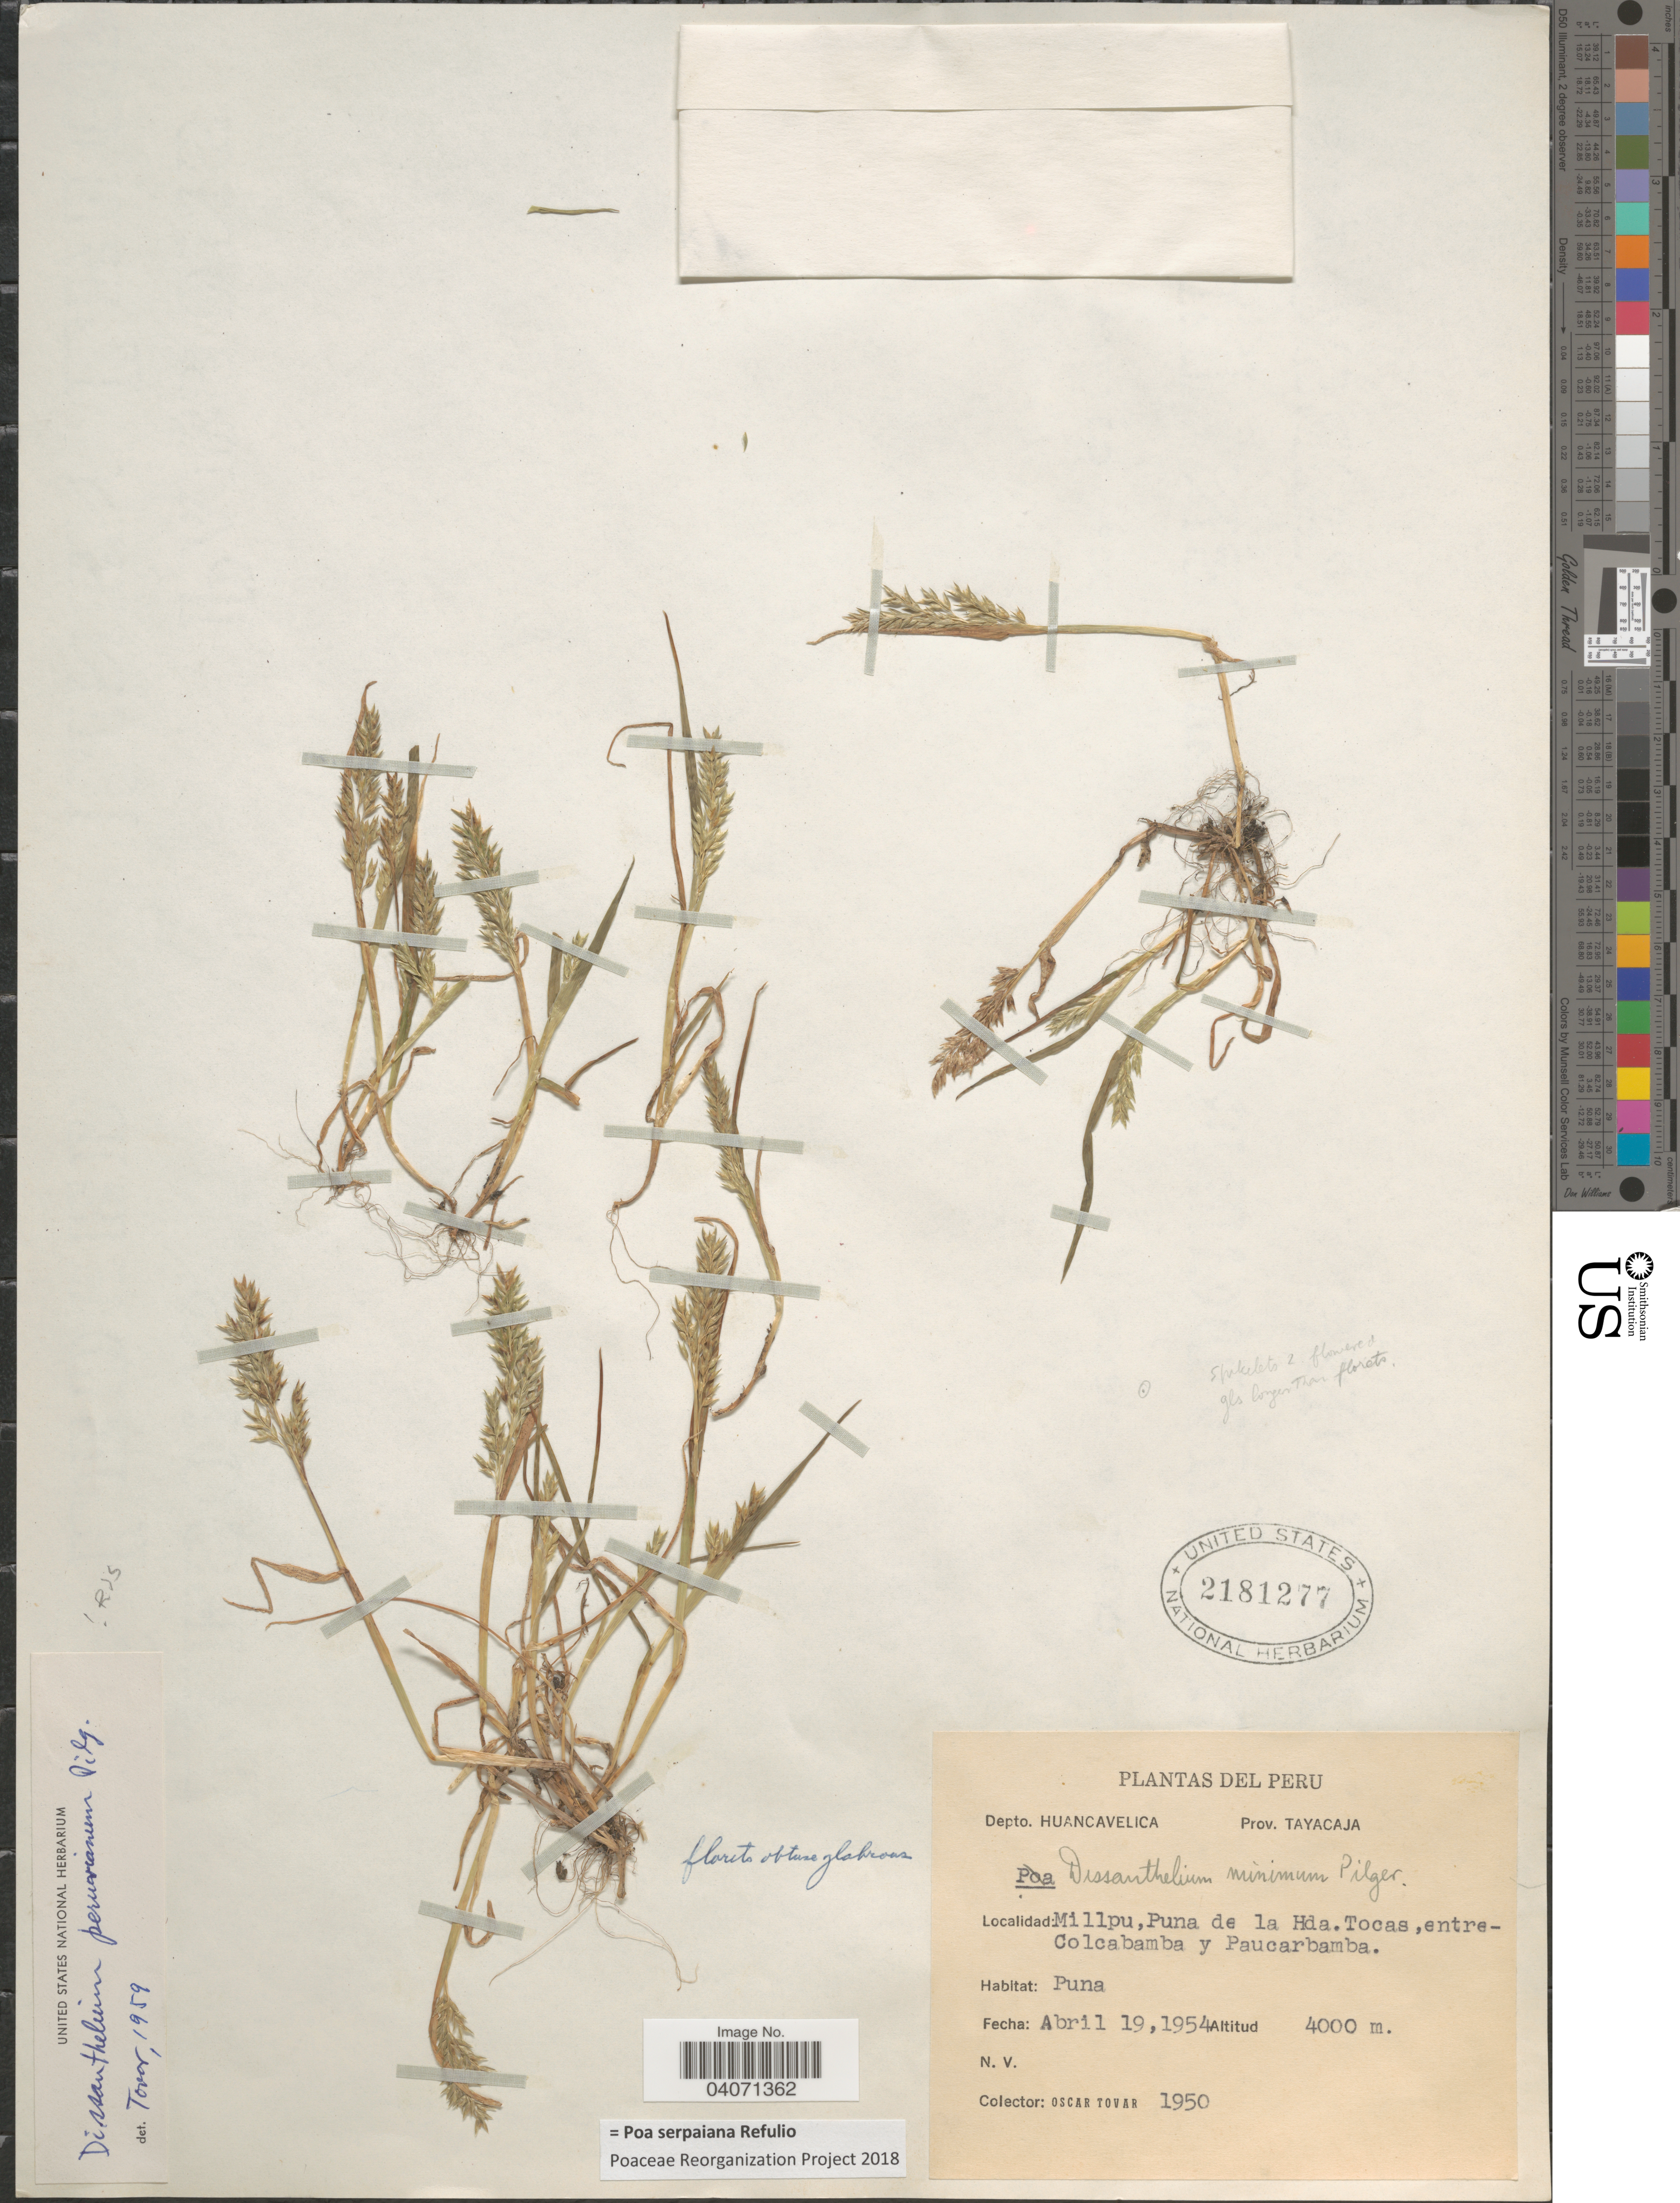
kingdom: Plantae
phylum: Tracheophyta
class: Liliopsida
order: Poales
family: Poaceae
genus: Poa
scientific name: Poa serpaiana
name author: Refulio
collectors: Ó. Tovar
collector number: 1950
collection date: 1954-04-19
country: Peru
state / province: Huancavelica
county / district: Tayacaja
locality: Depto. Huancavelica Prov. Tayacaja. Millpu, Puna de la Hda. Tocas, entre Colcabamba y Paucarbamba.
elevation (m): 4000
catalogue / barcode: US 2181277